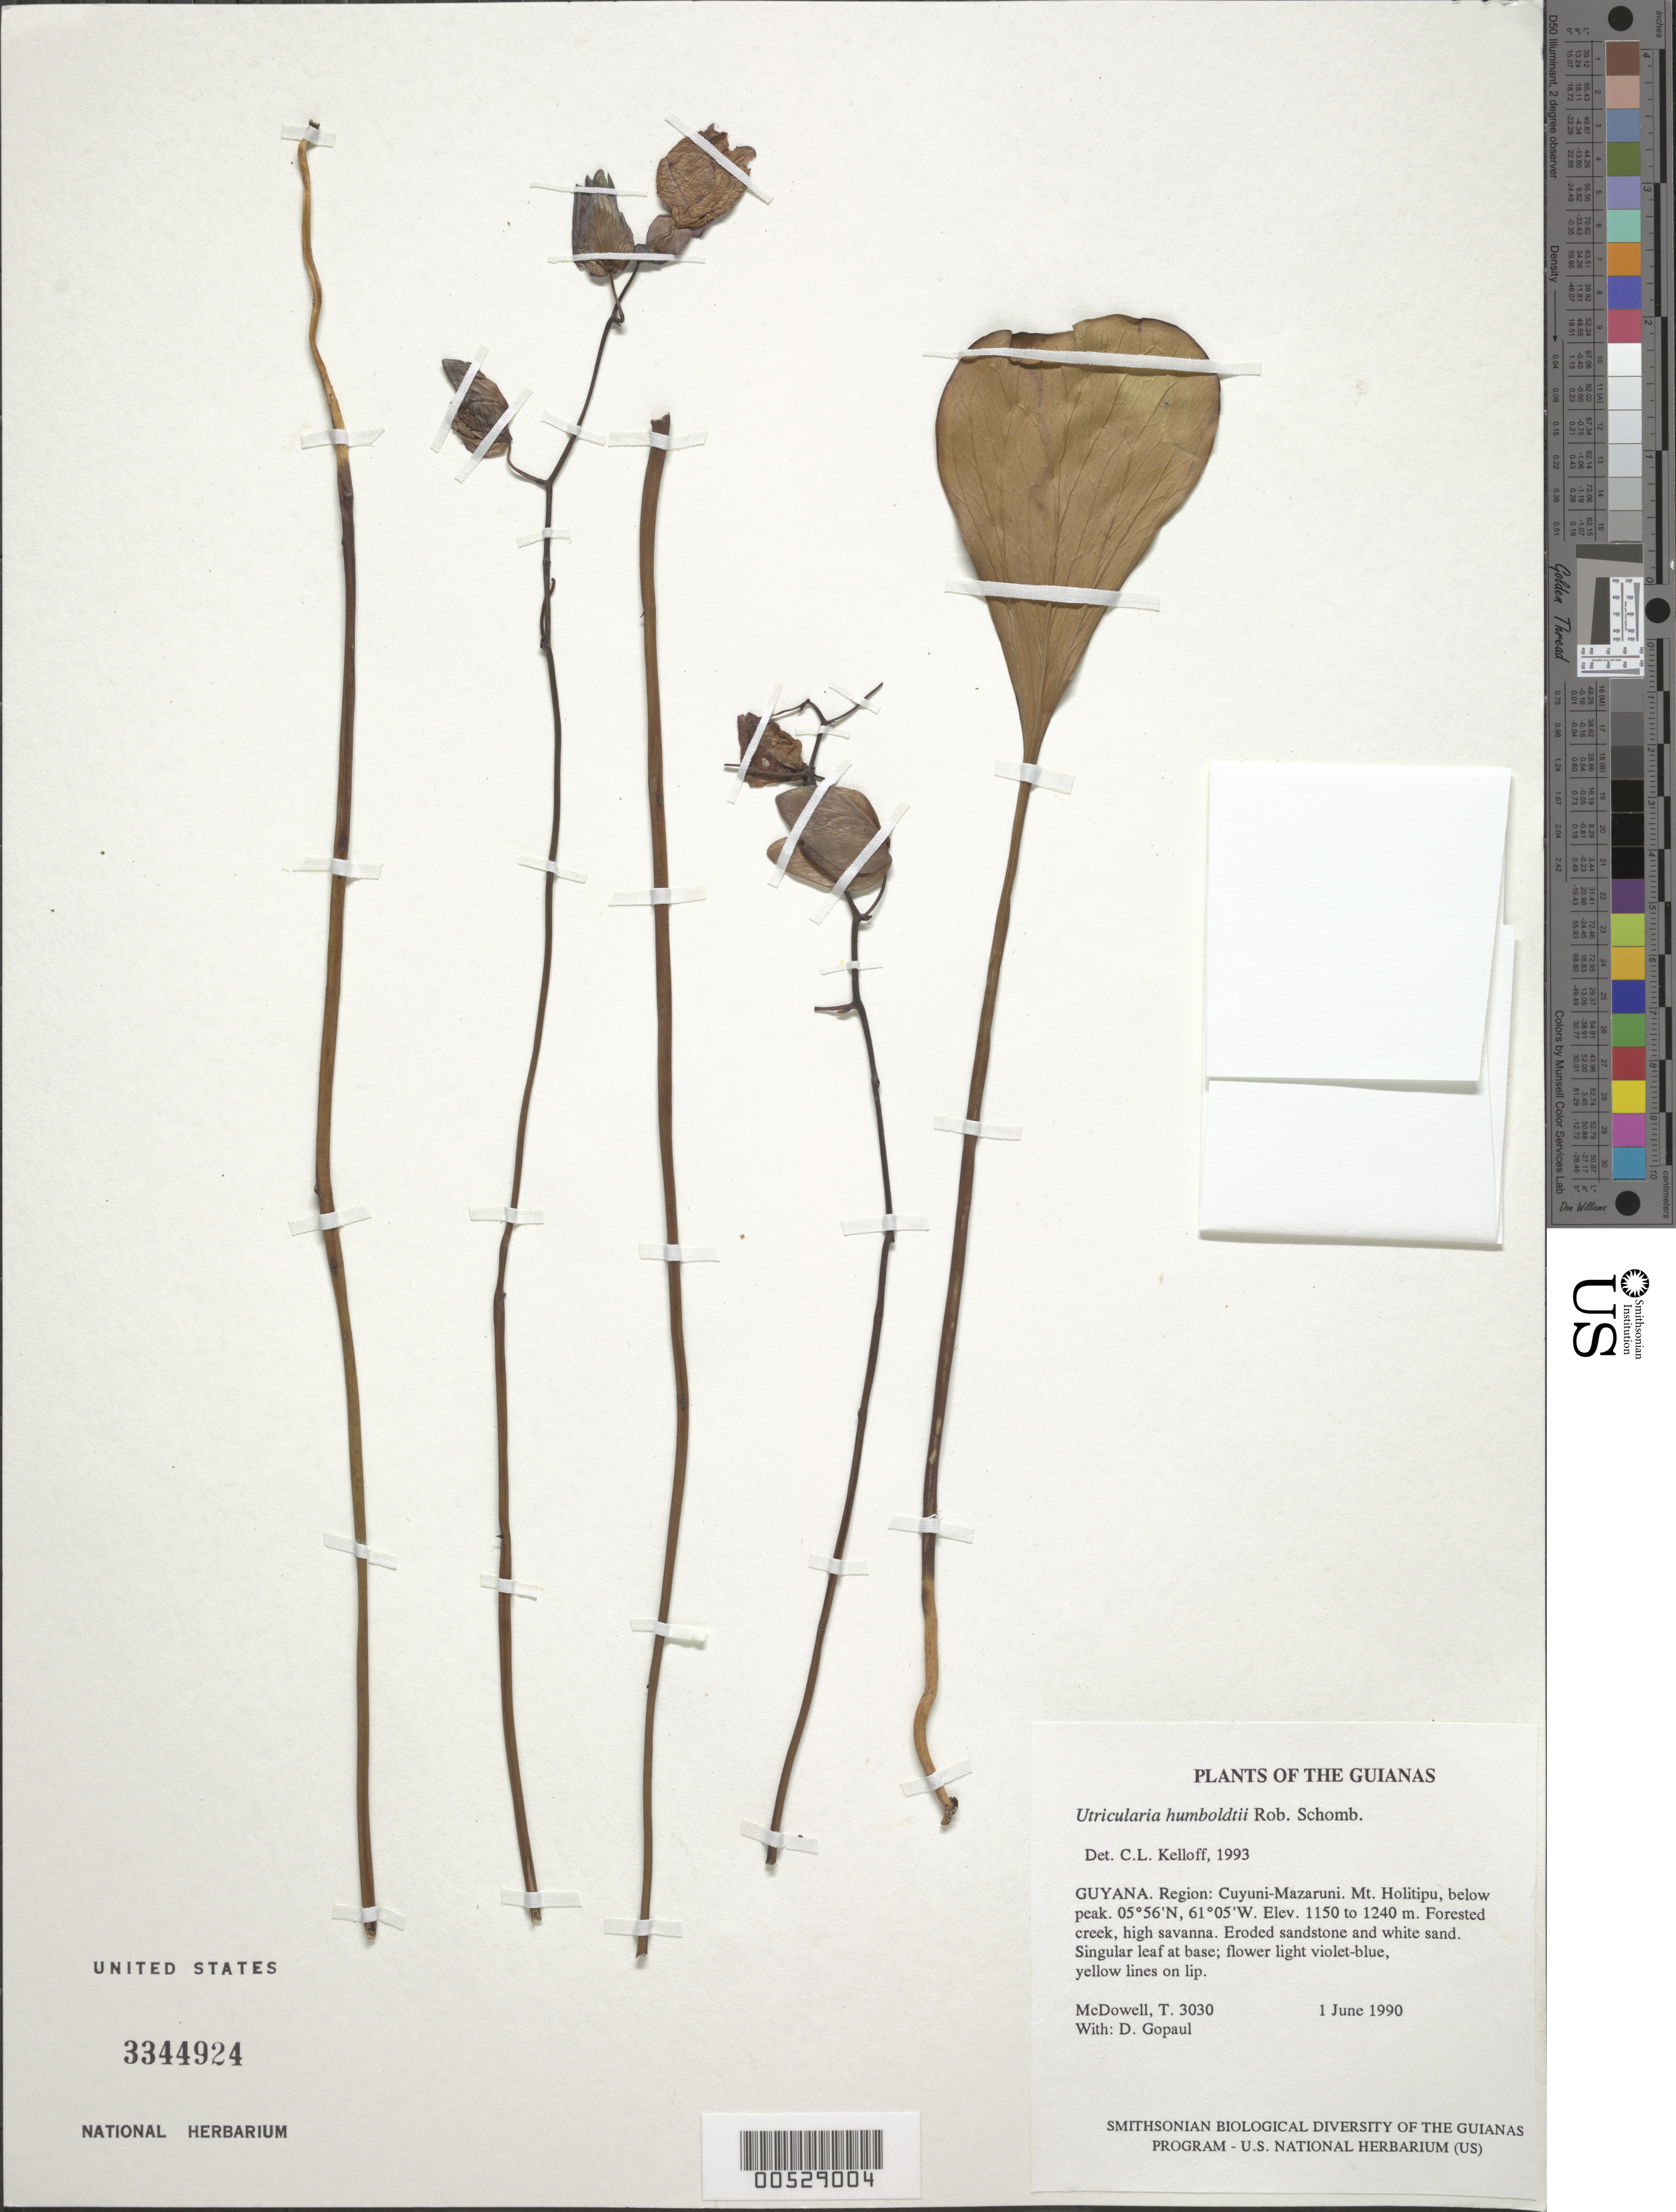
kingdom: Plantae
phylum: Tracheophyta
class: Magnoliopsida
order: Lamiales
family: Lentibulariaceae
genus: Utricularia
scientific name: Utricularia humboldtii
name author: R.H. Schomb.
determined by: Kelloff, Carol L., (US), Smithsonian Institution - National Museum of Natural History (UNITED STATES)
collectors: T. McDowell, D. Hughs & D. Gopaul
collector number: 3030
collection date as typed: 1 June 1990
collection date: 1990-06-01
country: Guyana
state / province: Cuyuni-Mazaruni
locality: Mt. Holitipu camp, below peak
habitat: Forested creek, high savanna. Eroded sandstone and white sand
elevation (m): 1150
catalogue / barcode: US 3344924